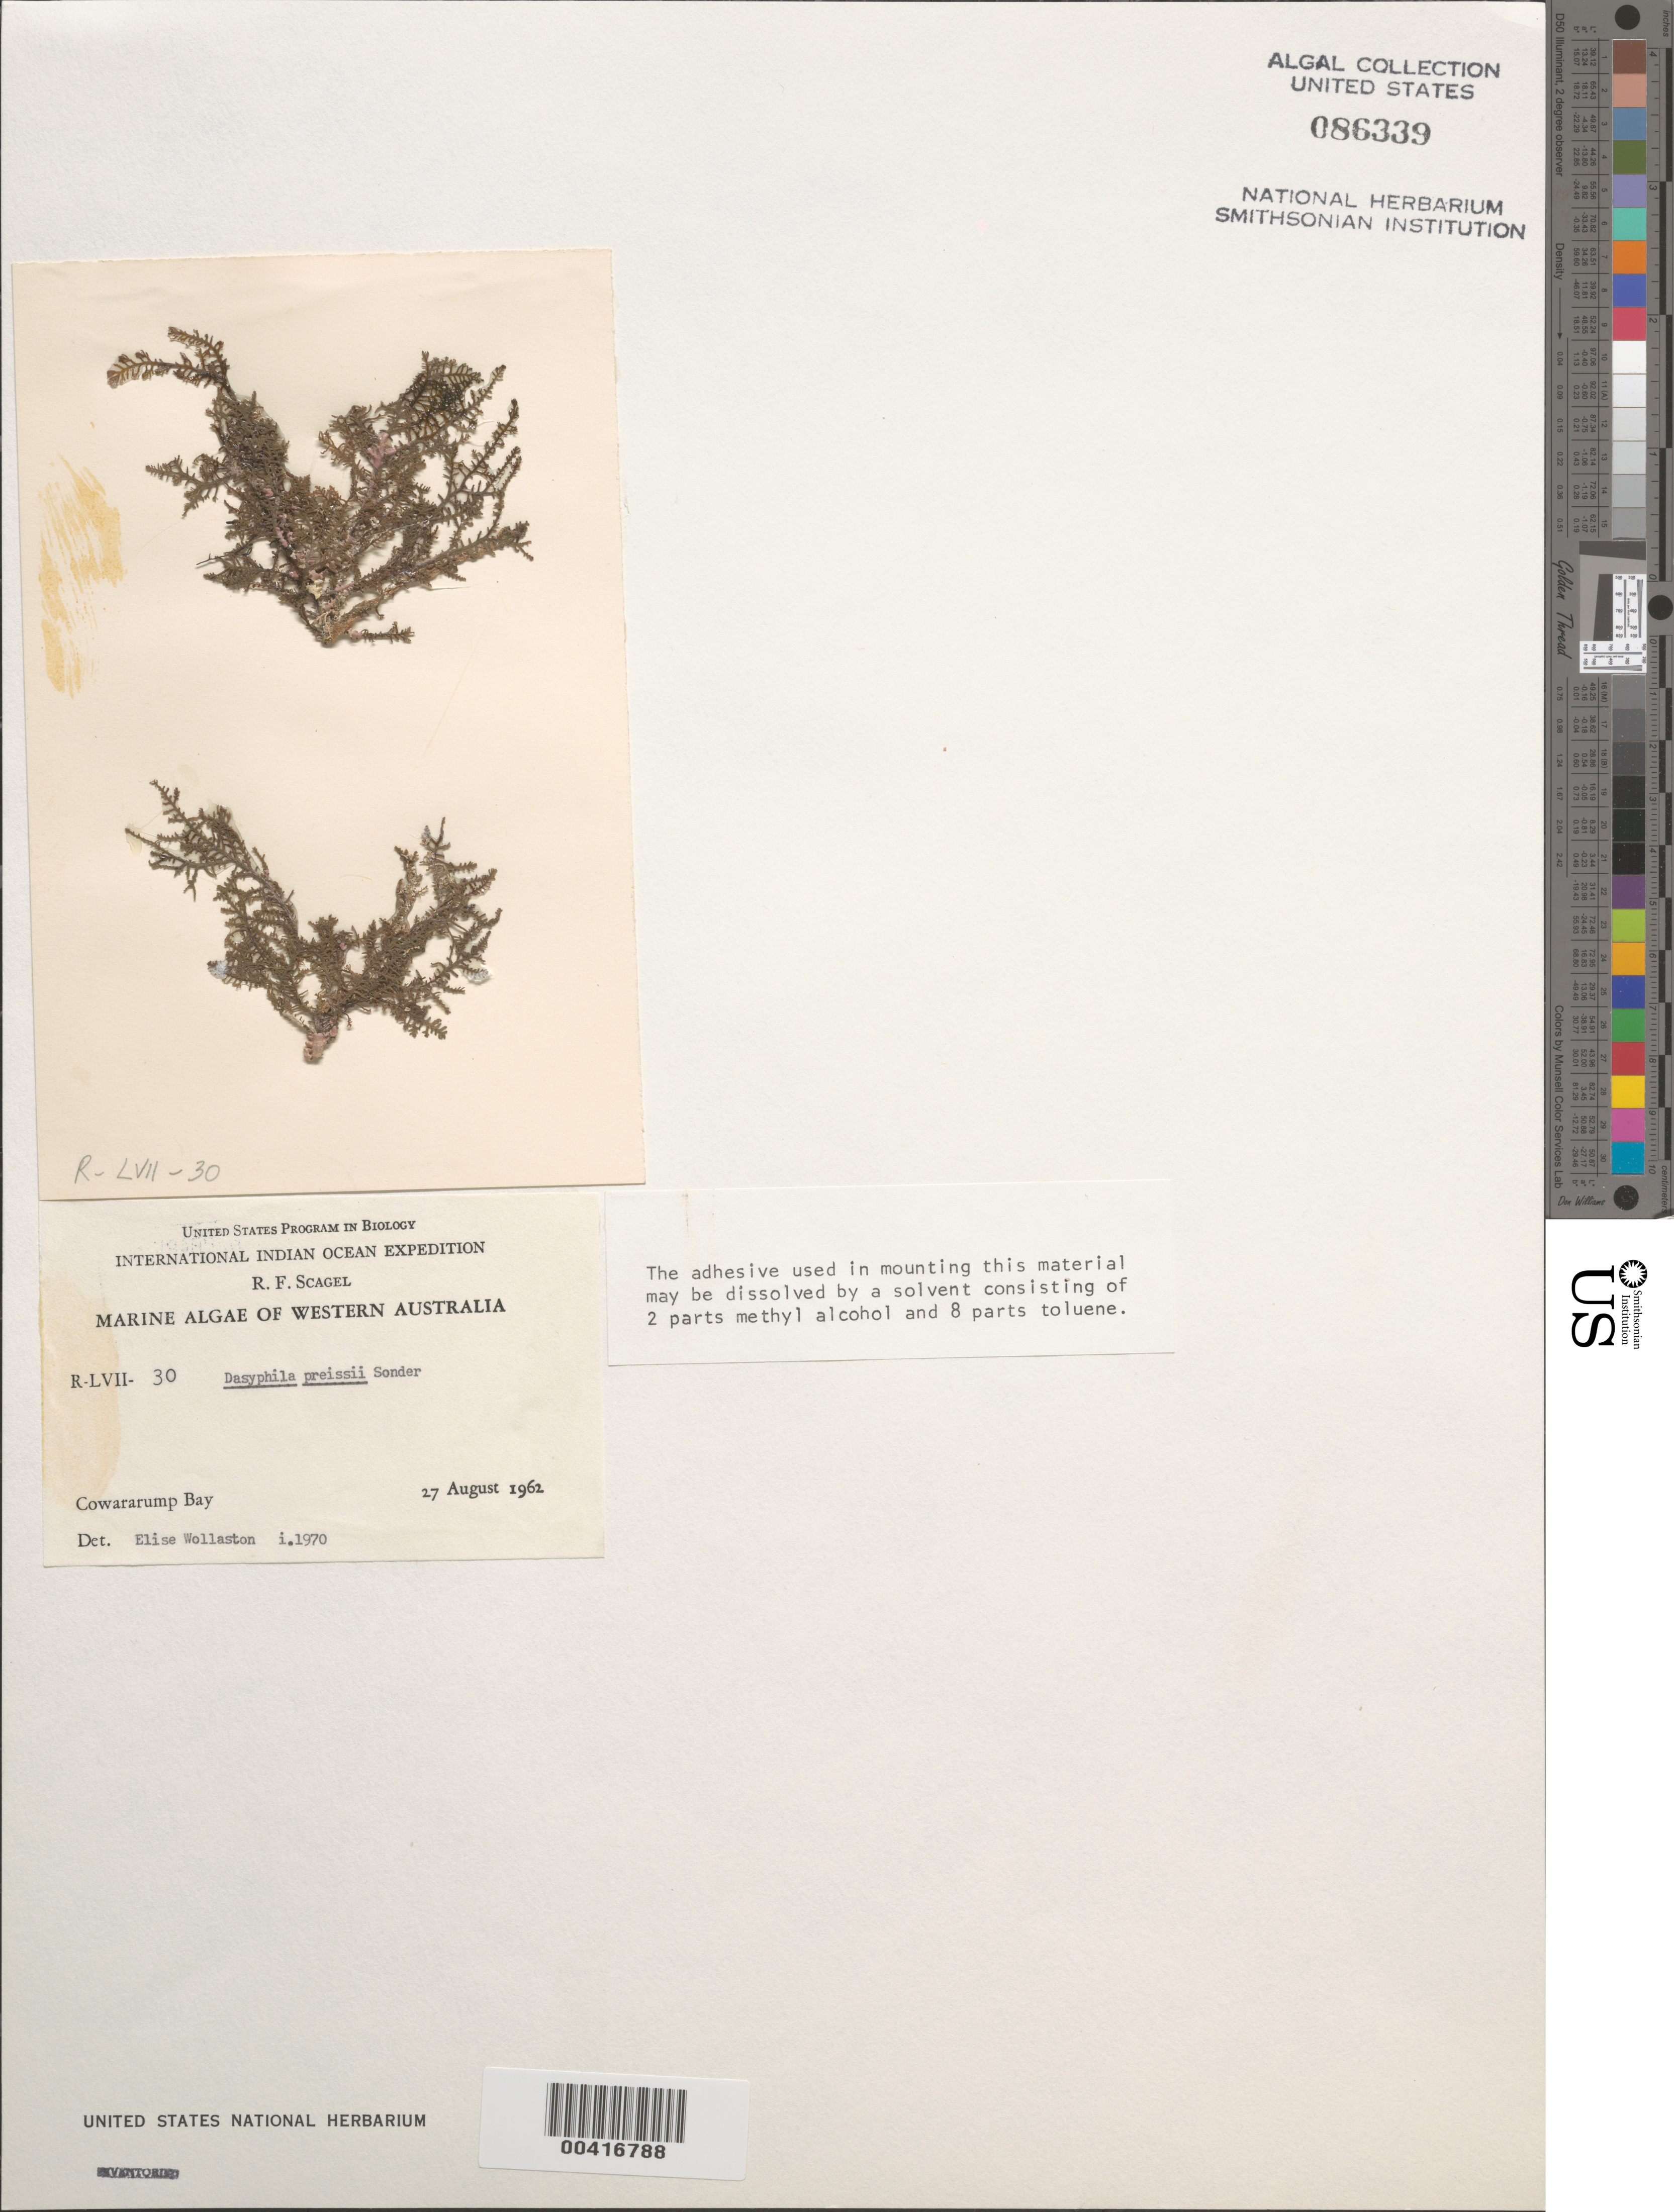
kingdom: Plantae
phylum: Rhodophyta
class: Florideophyceae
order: Ceramiales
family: Ceramiaceae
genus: Dasyphila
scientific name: Dasyphila preissii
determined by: Wollaston, E. M.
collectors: R. F. Scagel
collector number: R-LVII-30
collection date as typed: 27 Aug 1962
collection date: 1962-08-27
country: Australia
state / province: Western Australia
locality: Cowararump Bay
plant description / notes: International Indian Ocean Expedition, 1962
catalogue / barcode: US 86339